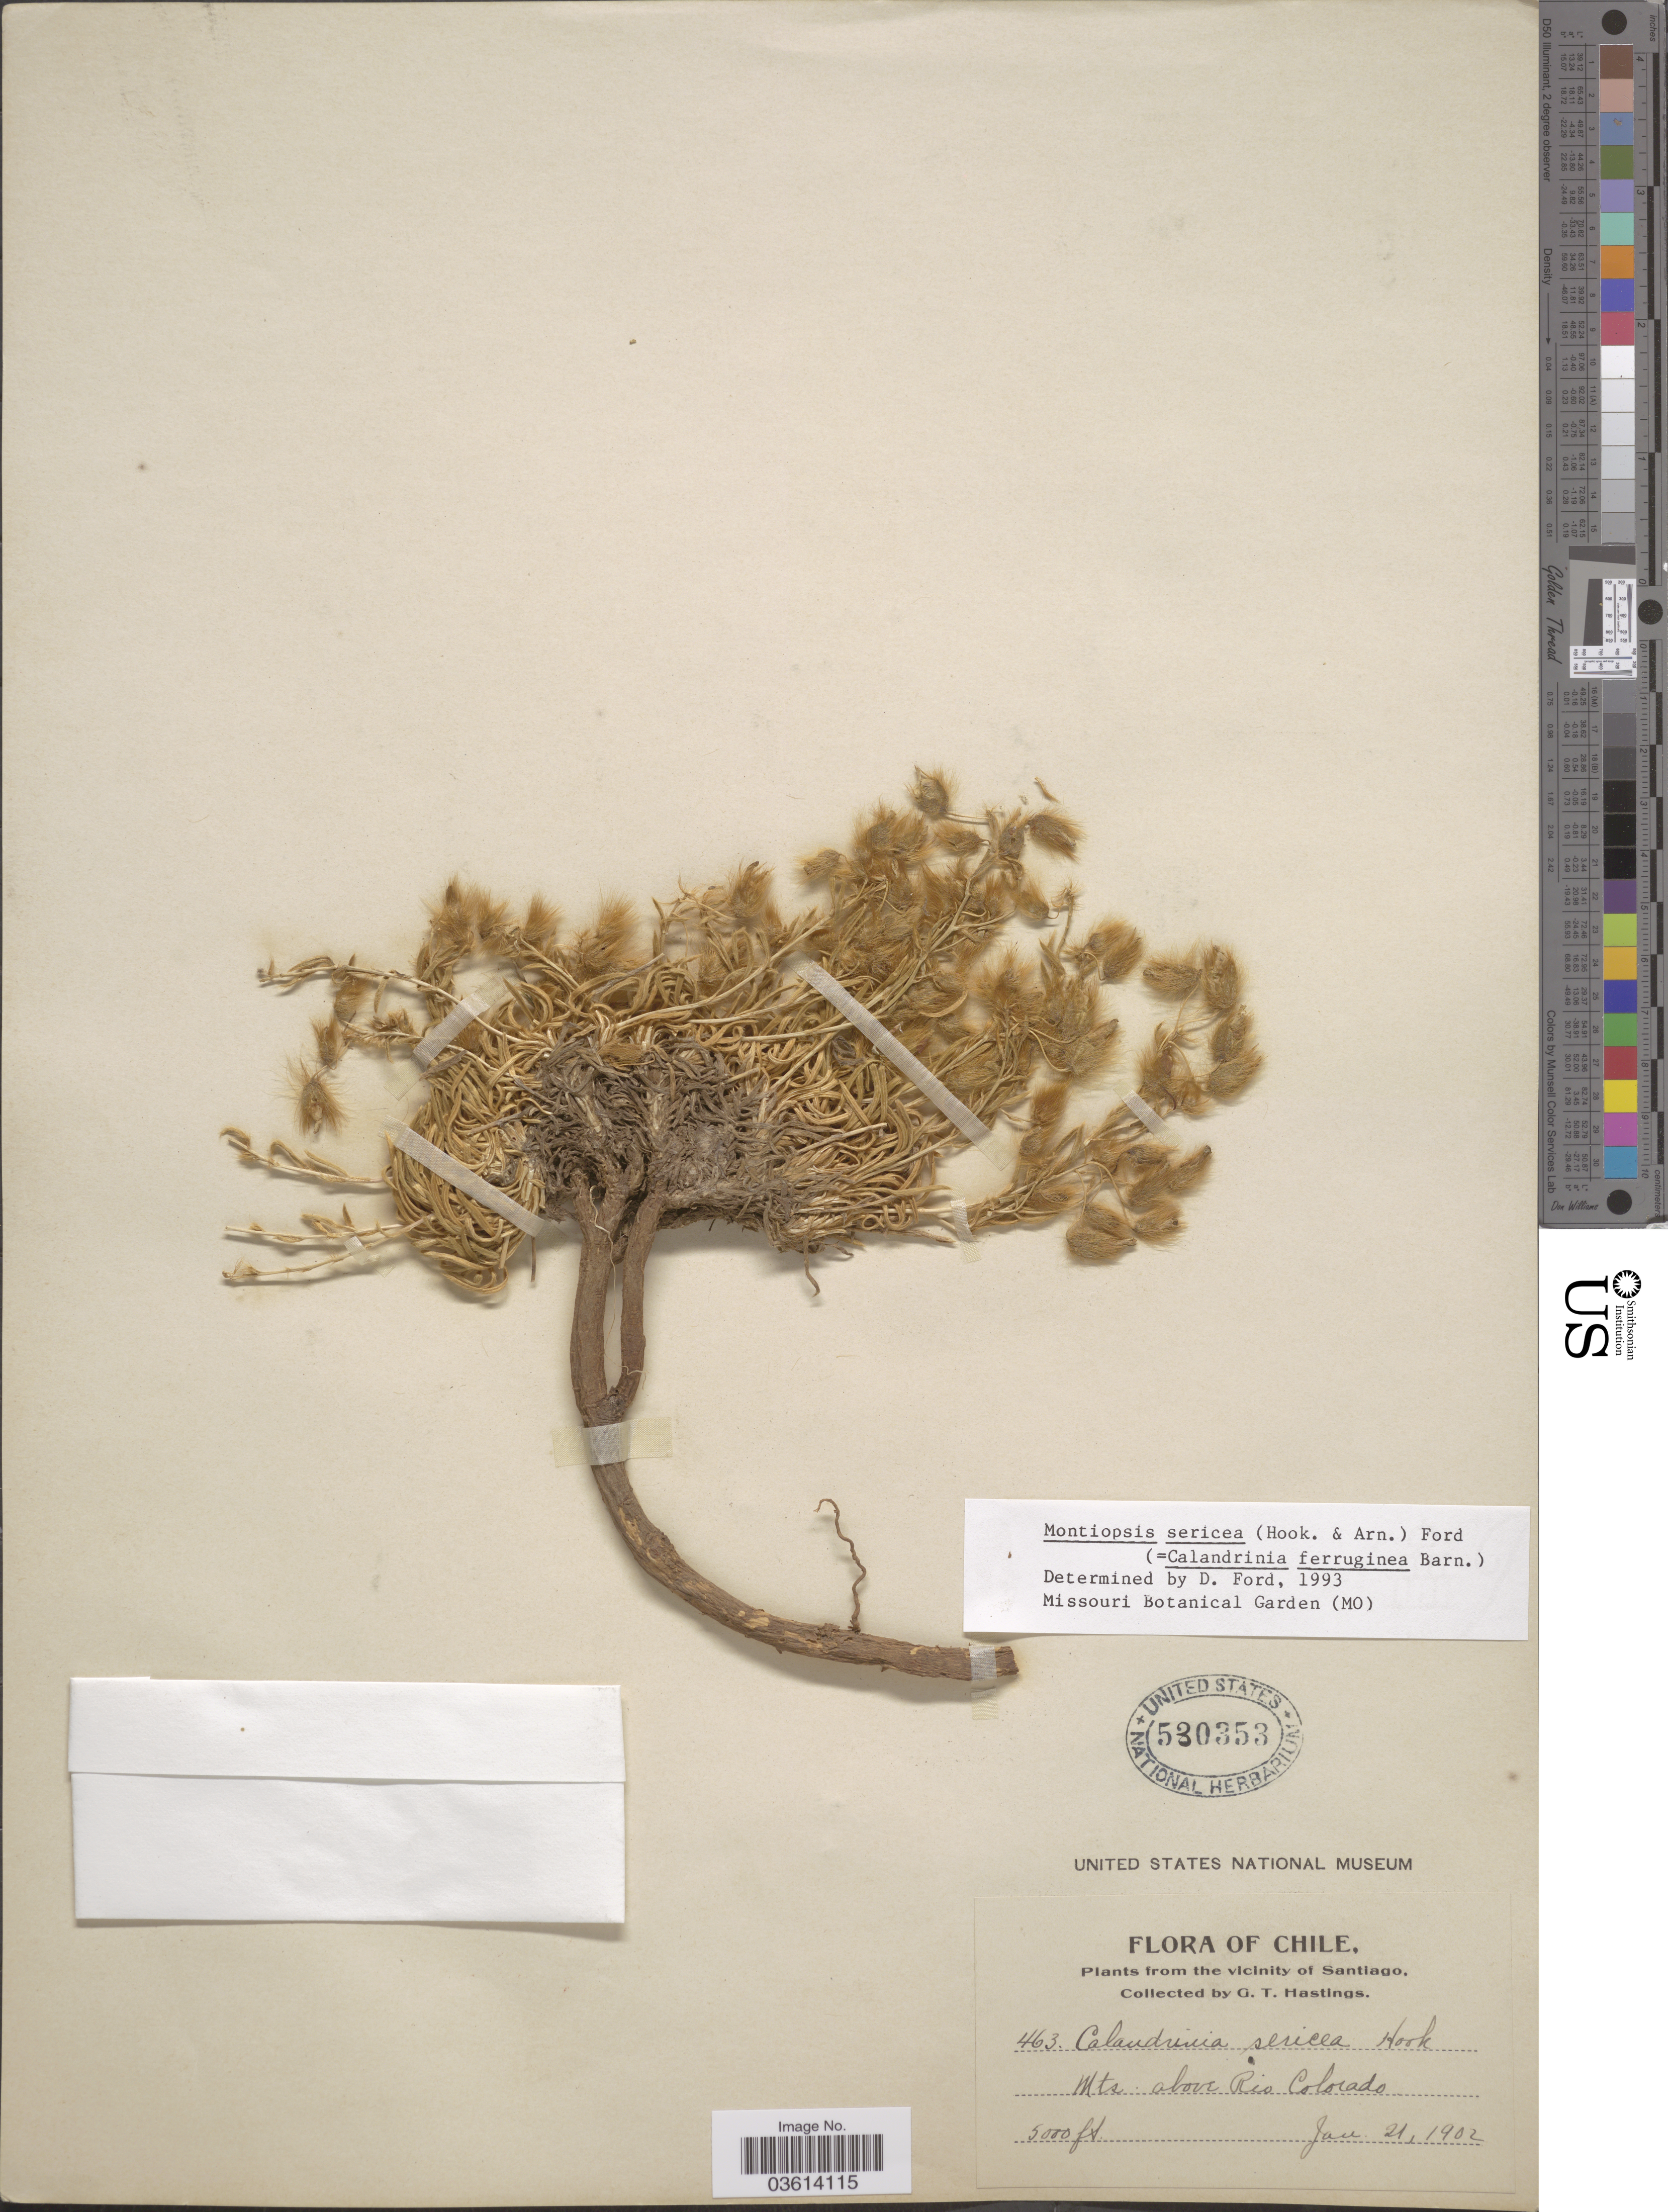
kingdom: Plantae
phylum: Tracheophyta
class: Magnoliopsida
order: Caryophyllales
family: Montiaceae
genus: Montiopsis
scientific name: Montiopsis sericea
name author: (Hook. & Arn.) D.I. Ford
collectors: G. Hastings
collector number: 463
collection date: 1902-01-21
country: Chile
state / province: Región Metropolitana (RM)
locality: From the vicinity of Santiago. Mts. above Rio Colorado.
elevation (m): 1524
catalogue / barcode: US 530353